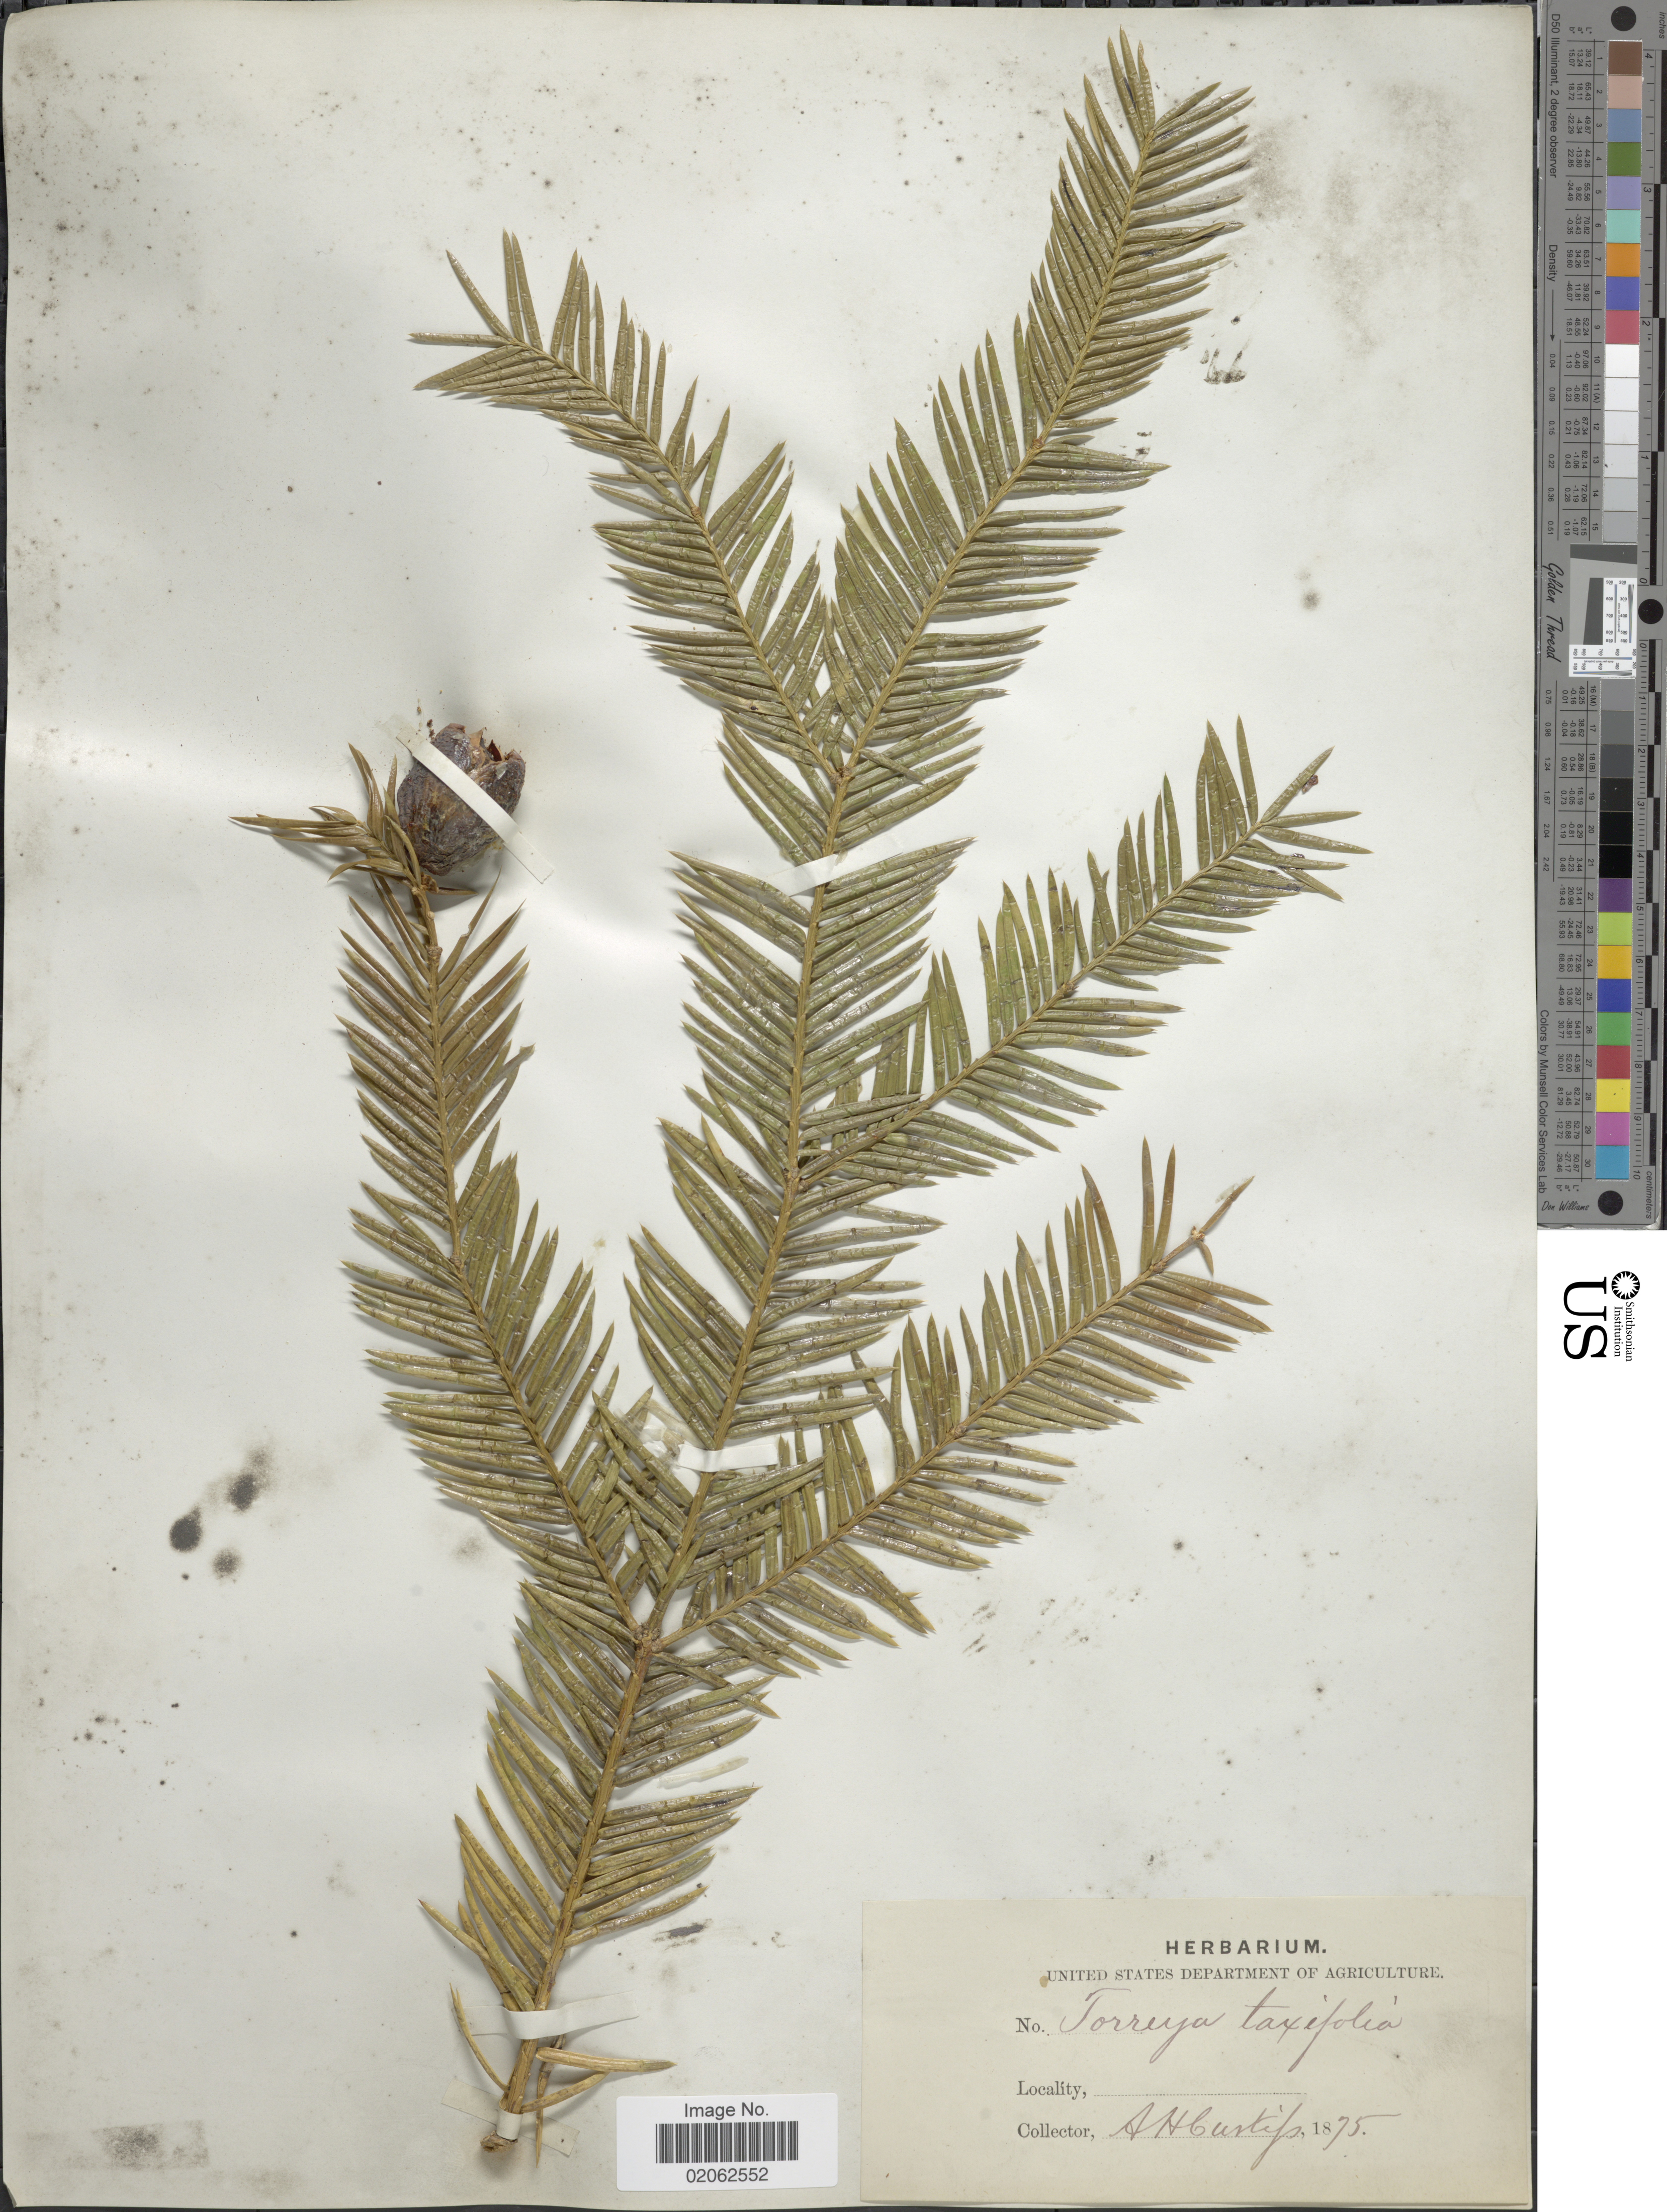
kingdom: Plantae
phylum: Tracheophyta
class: Pinopsida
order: Pinales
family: Taxaceae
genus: Torreya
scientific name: Torreya taxifolia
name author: Arn.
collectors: A. Curtip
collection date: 1875